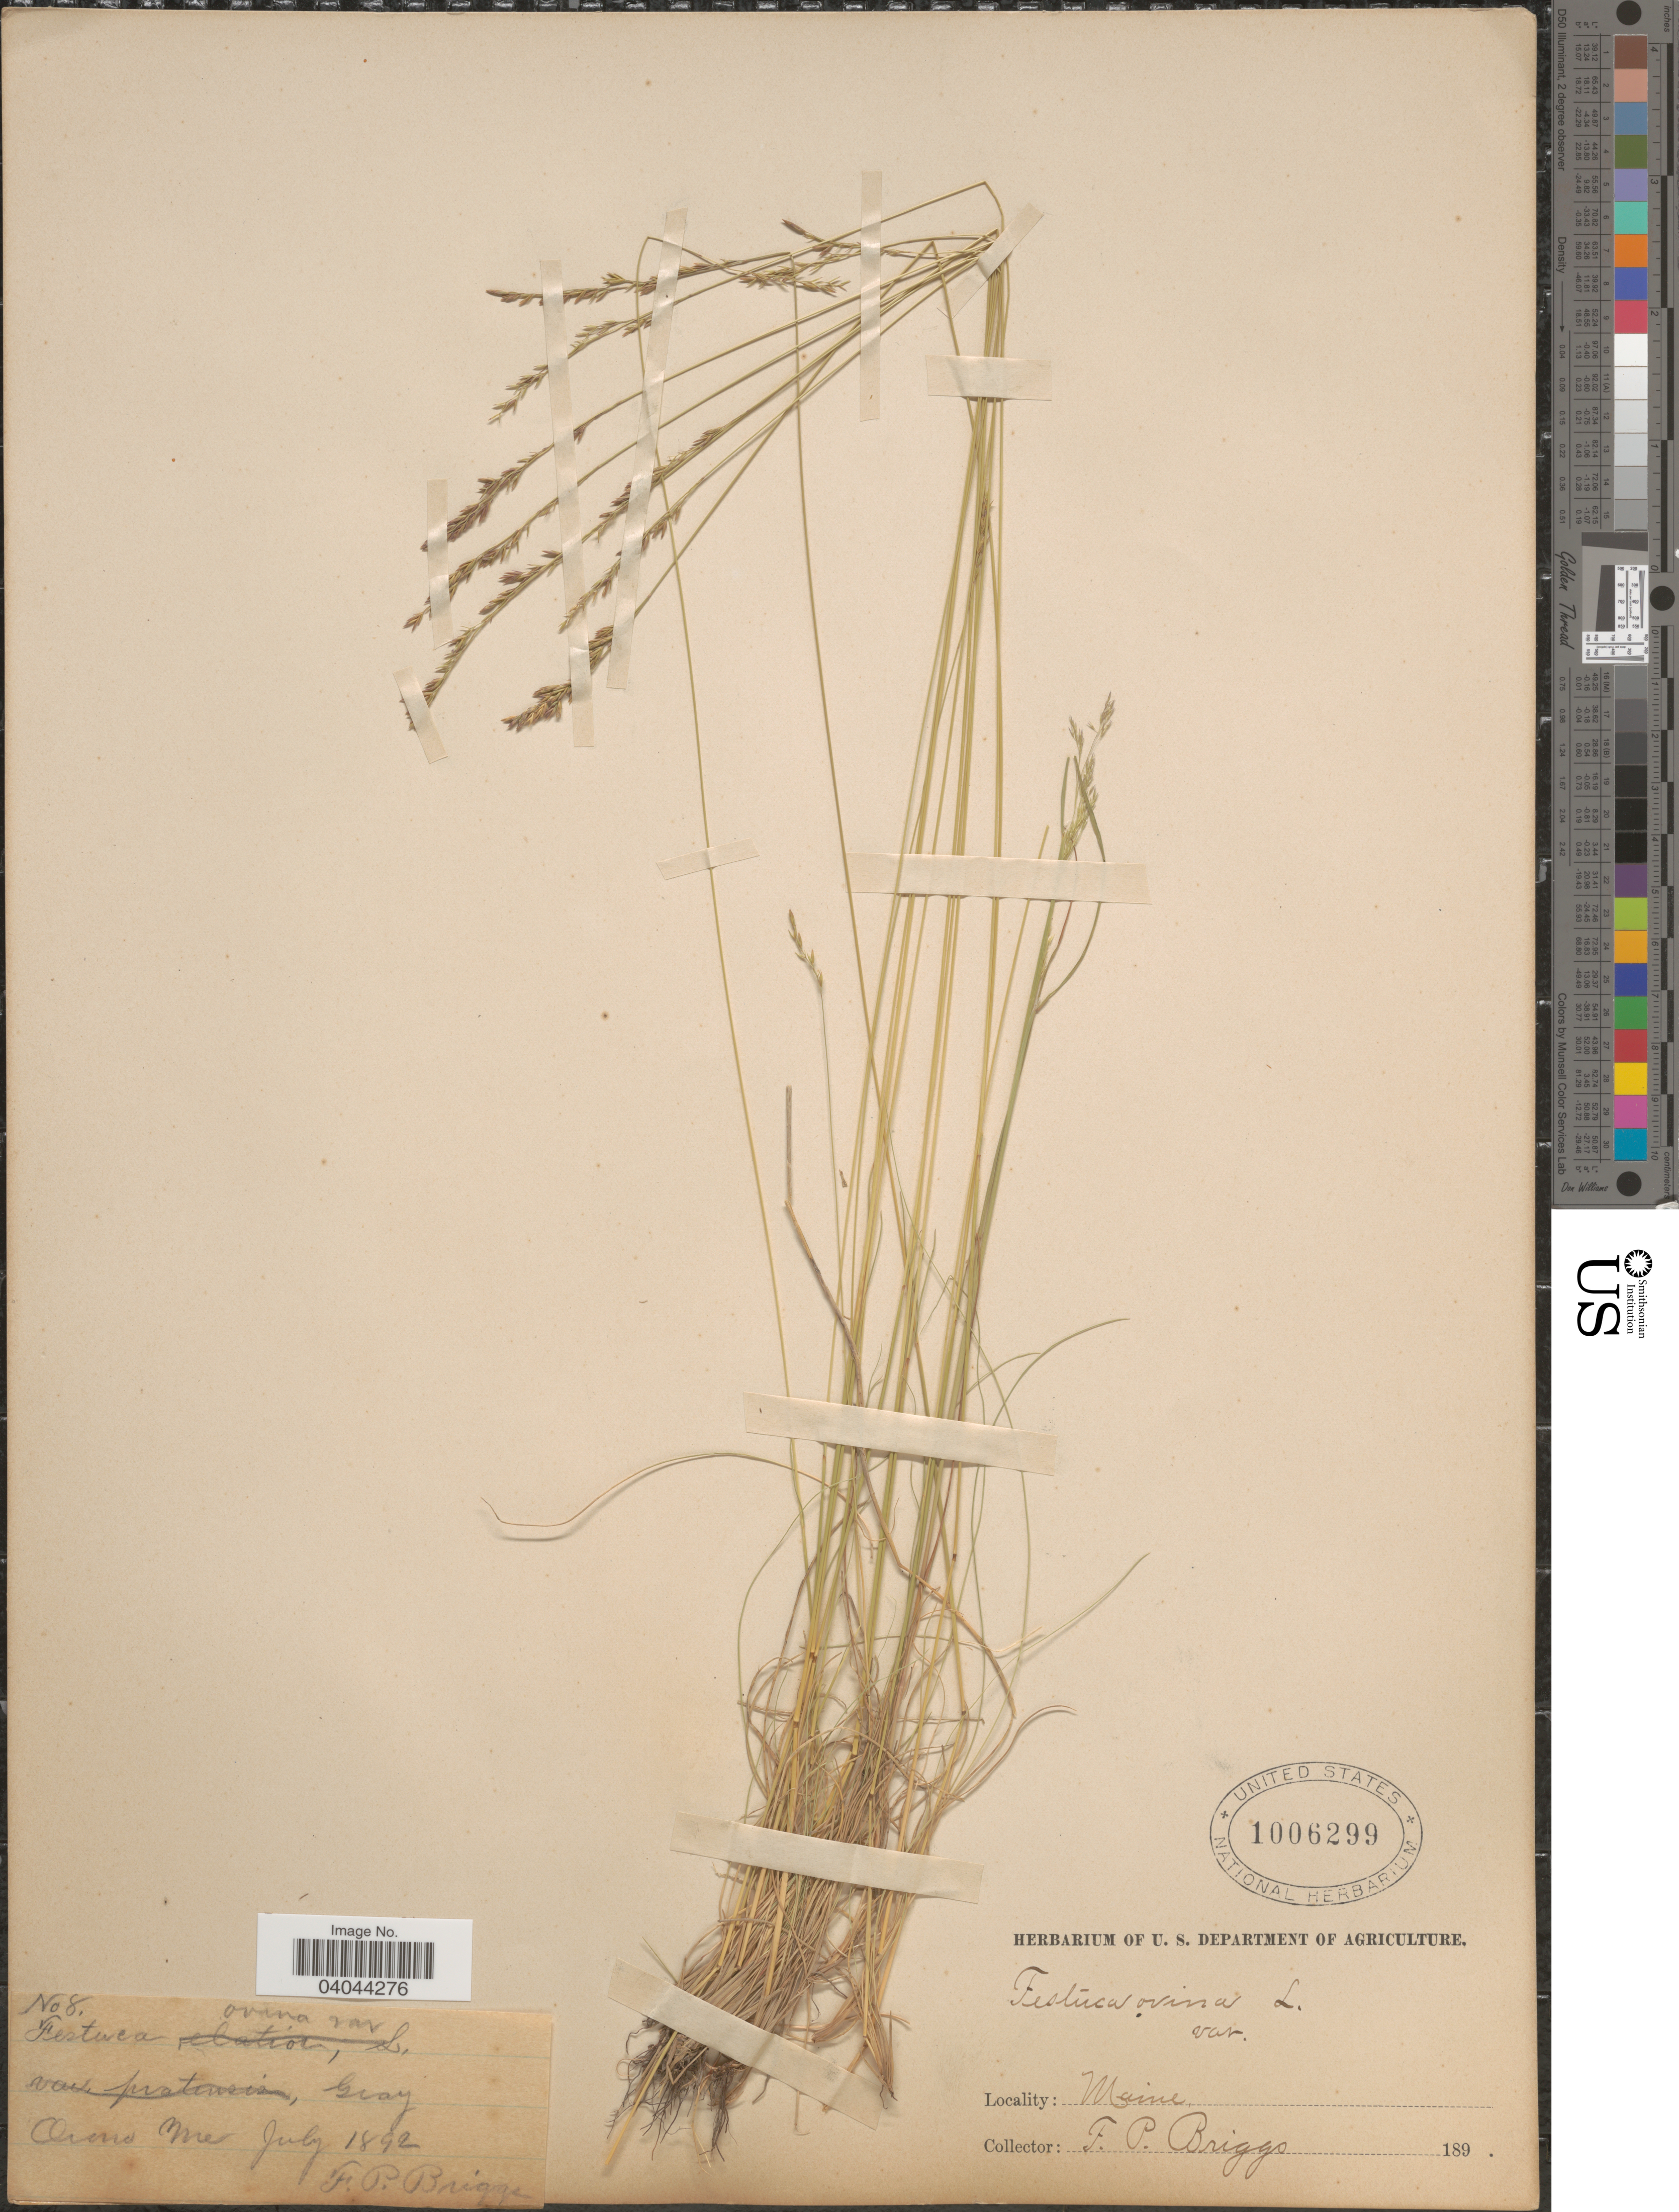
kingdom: Plantae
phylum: Tracheophyta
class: Liliopsida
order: Poales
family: Poaceae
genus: Festuca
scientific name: Festuca ovina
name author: L.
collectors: F. Briggs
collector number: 8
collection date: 1892-07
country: United States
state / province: Maine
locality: Orono.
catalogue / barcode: US 1006299